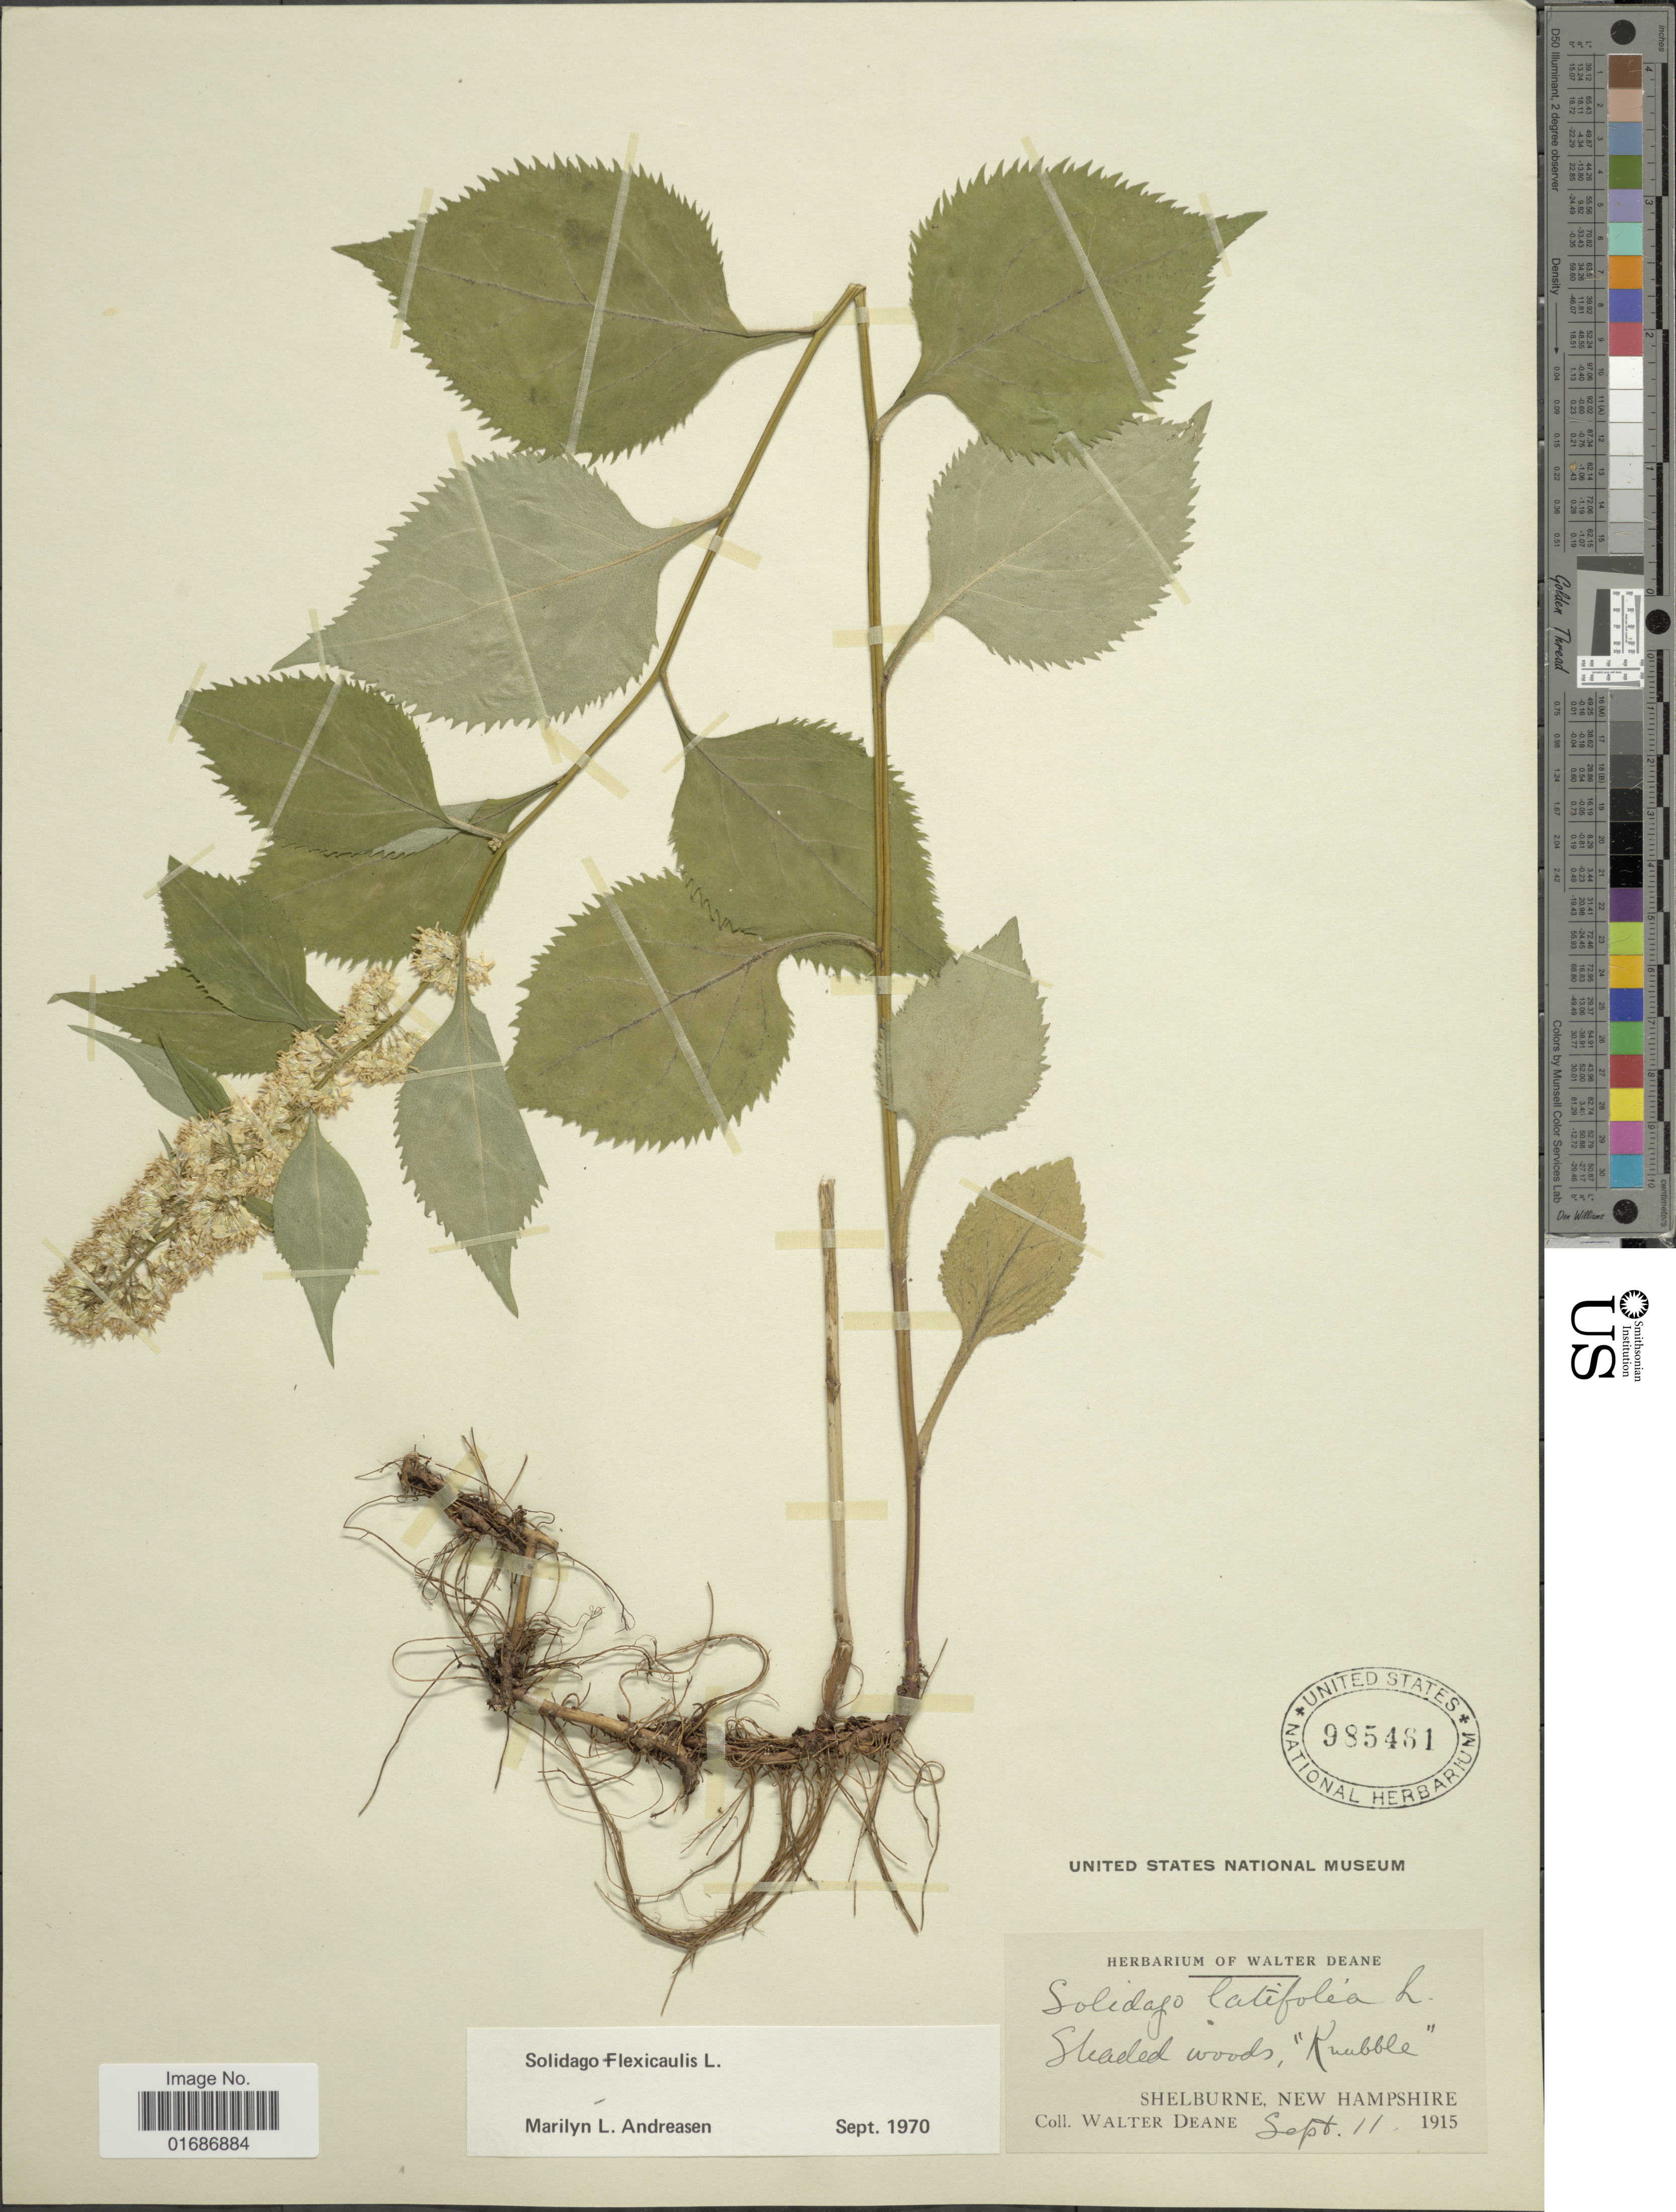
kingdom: Plantae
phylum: Tracheophyta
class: Magnoliopsida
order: Asterales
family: Asteraceae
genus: Solidago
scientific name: Solidago flexicaulis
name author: L.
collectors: W. Deane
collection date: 1915-09-11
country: United States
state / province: New Hampshire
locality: Shelburne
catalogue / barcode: US 985481